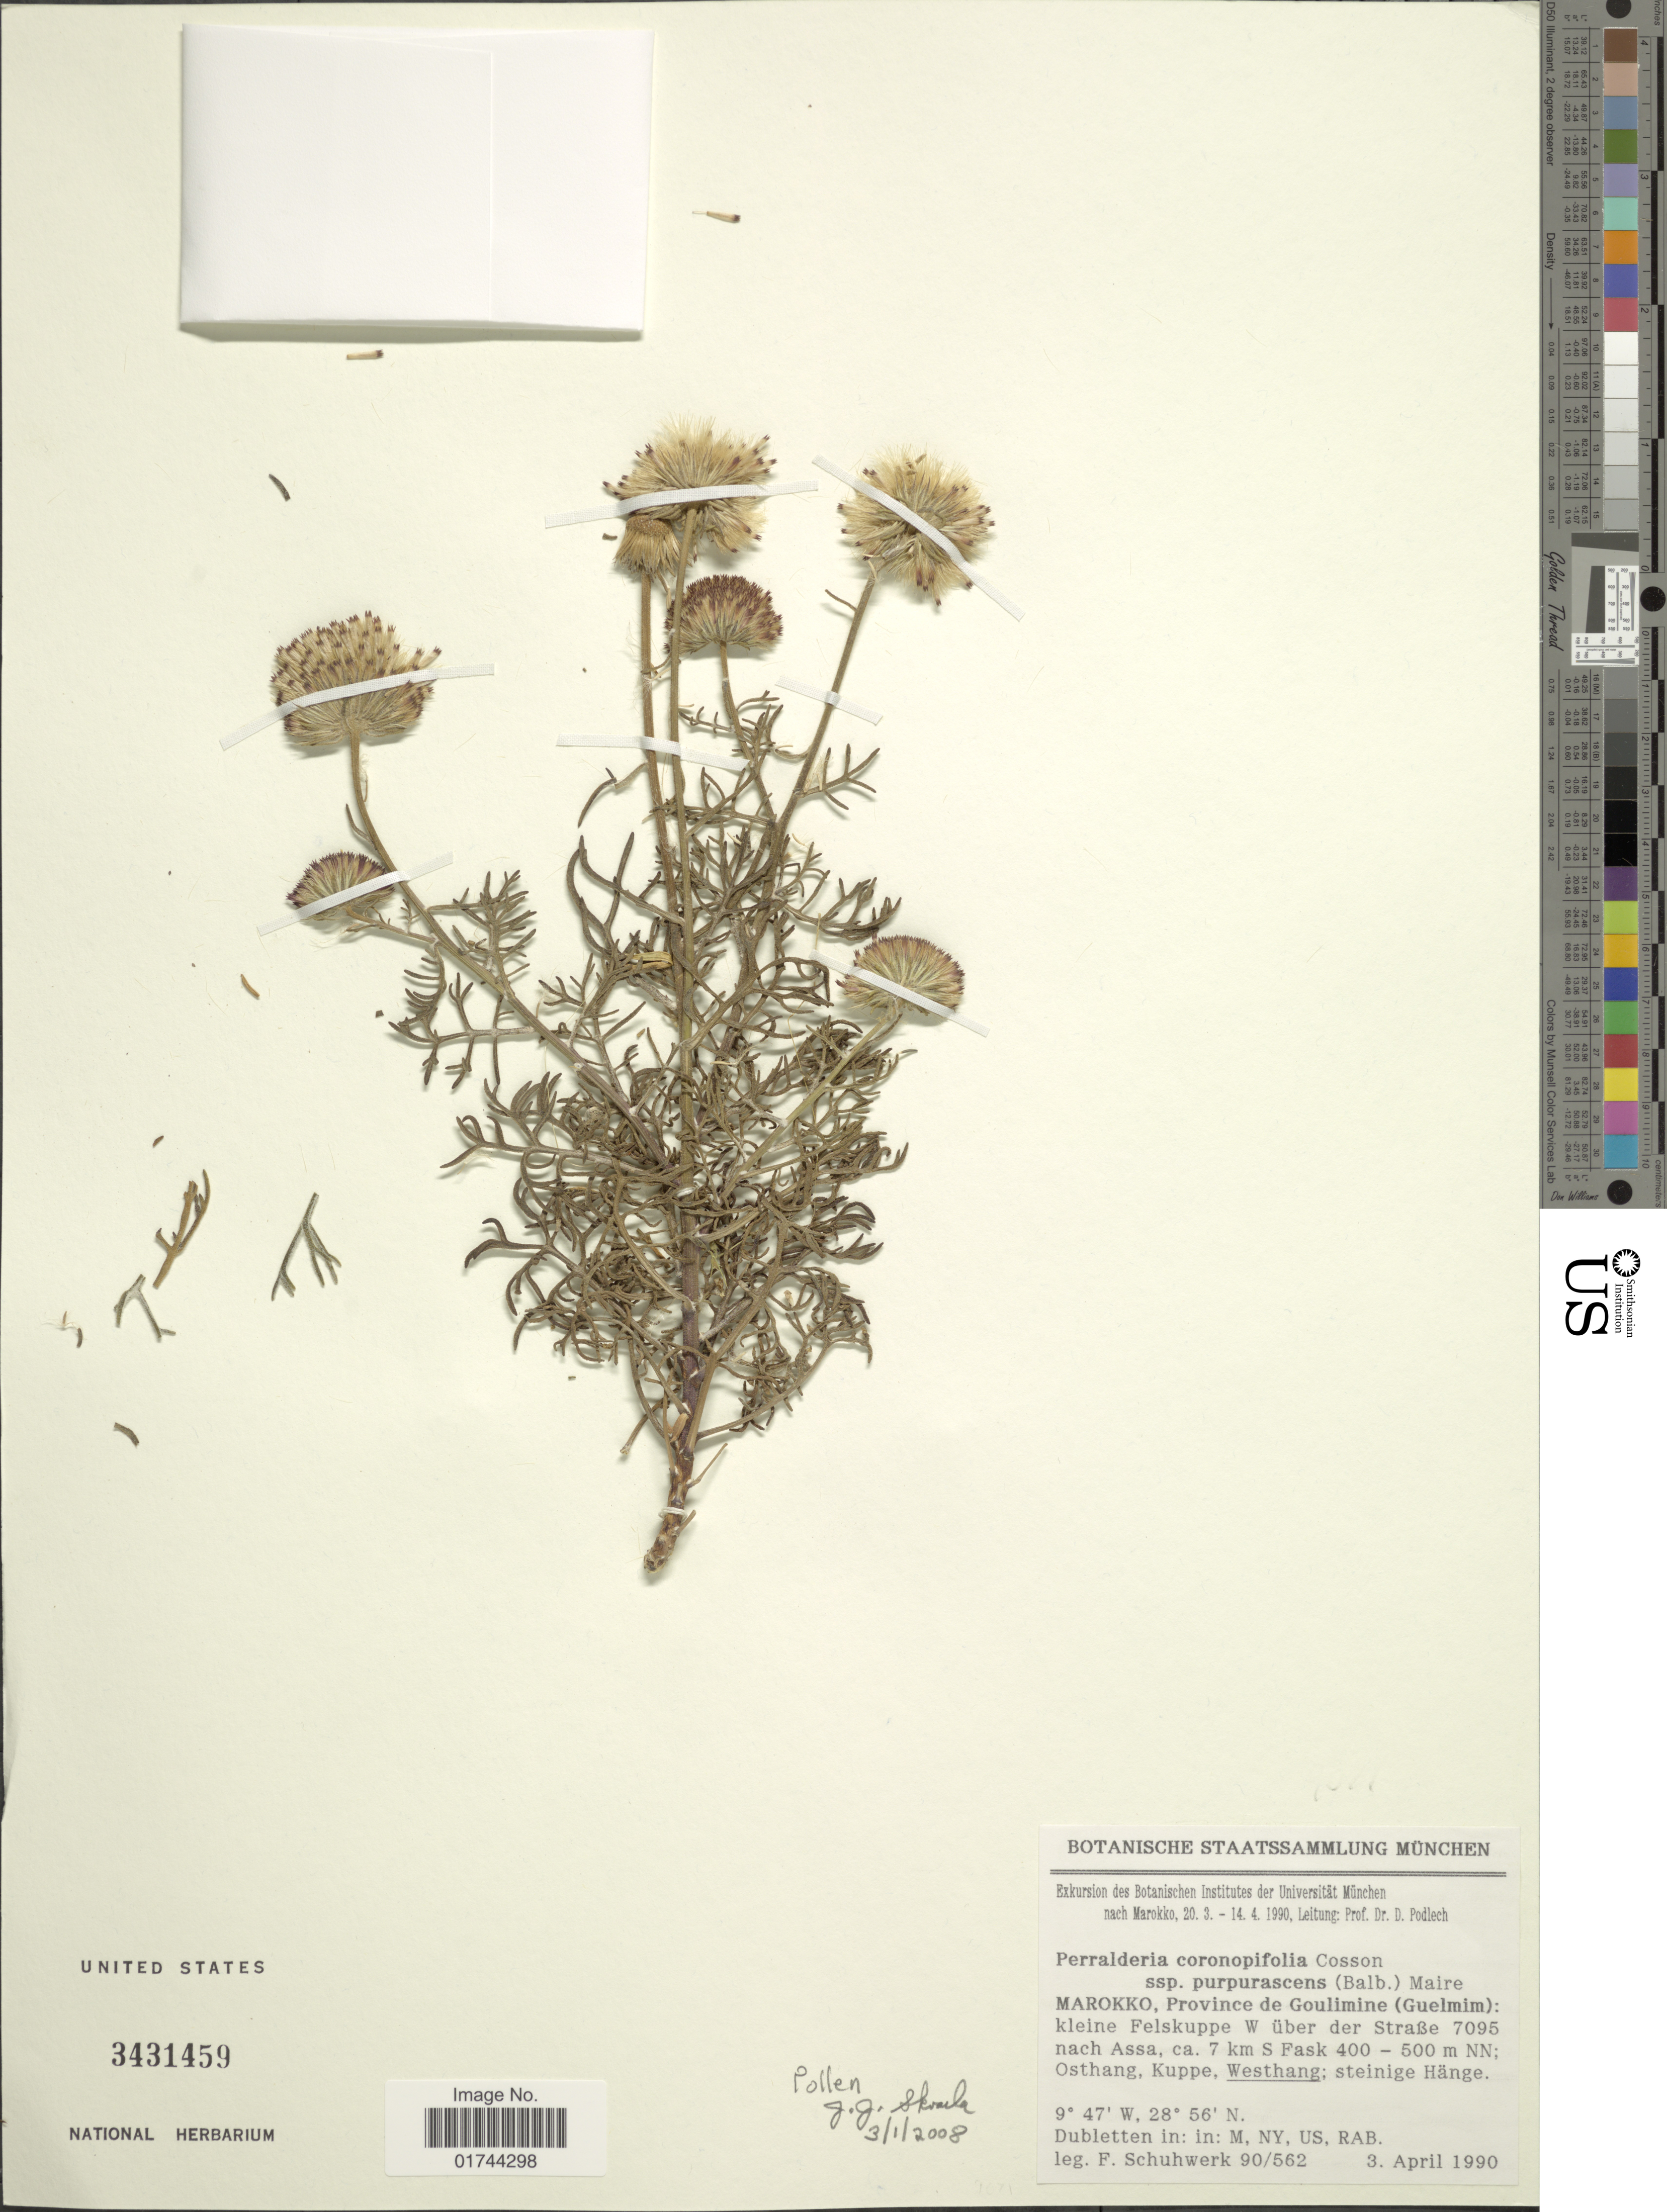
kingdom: Plantae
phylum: Tracheophyta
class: Magnoliopsida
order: Asterales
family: Asteraceae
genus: Perralderia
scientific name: Perralderia coronopifolia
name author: Coss.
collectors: Schuhwerk, F.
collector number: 90/562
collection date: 1990-04-03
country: Morocco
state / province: Guelmim-Es Smara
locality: Province de Goulimine: kleine Felskuppe W uber der Strabe 7095 nach Assa, ca. 7 km S Fask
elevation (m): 400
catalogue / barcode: US 3431459